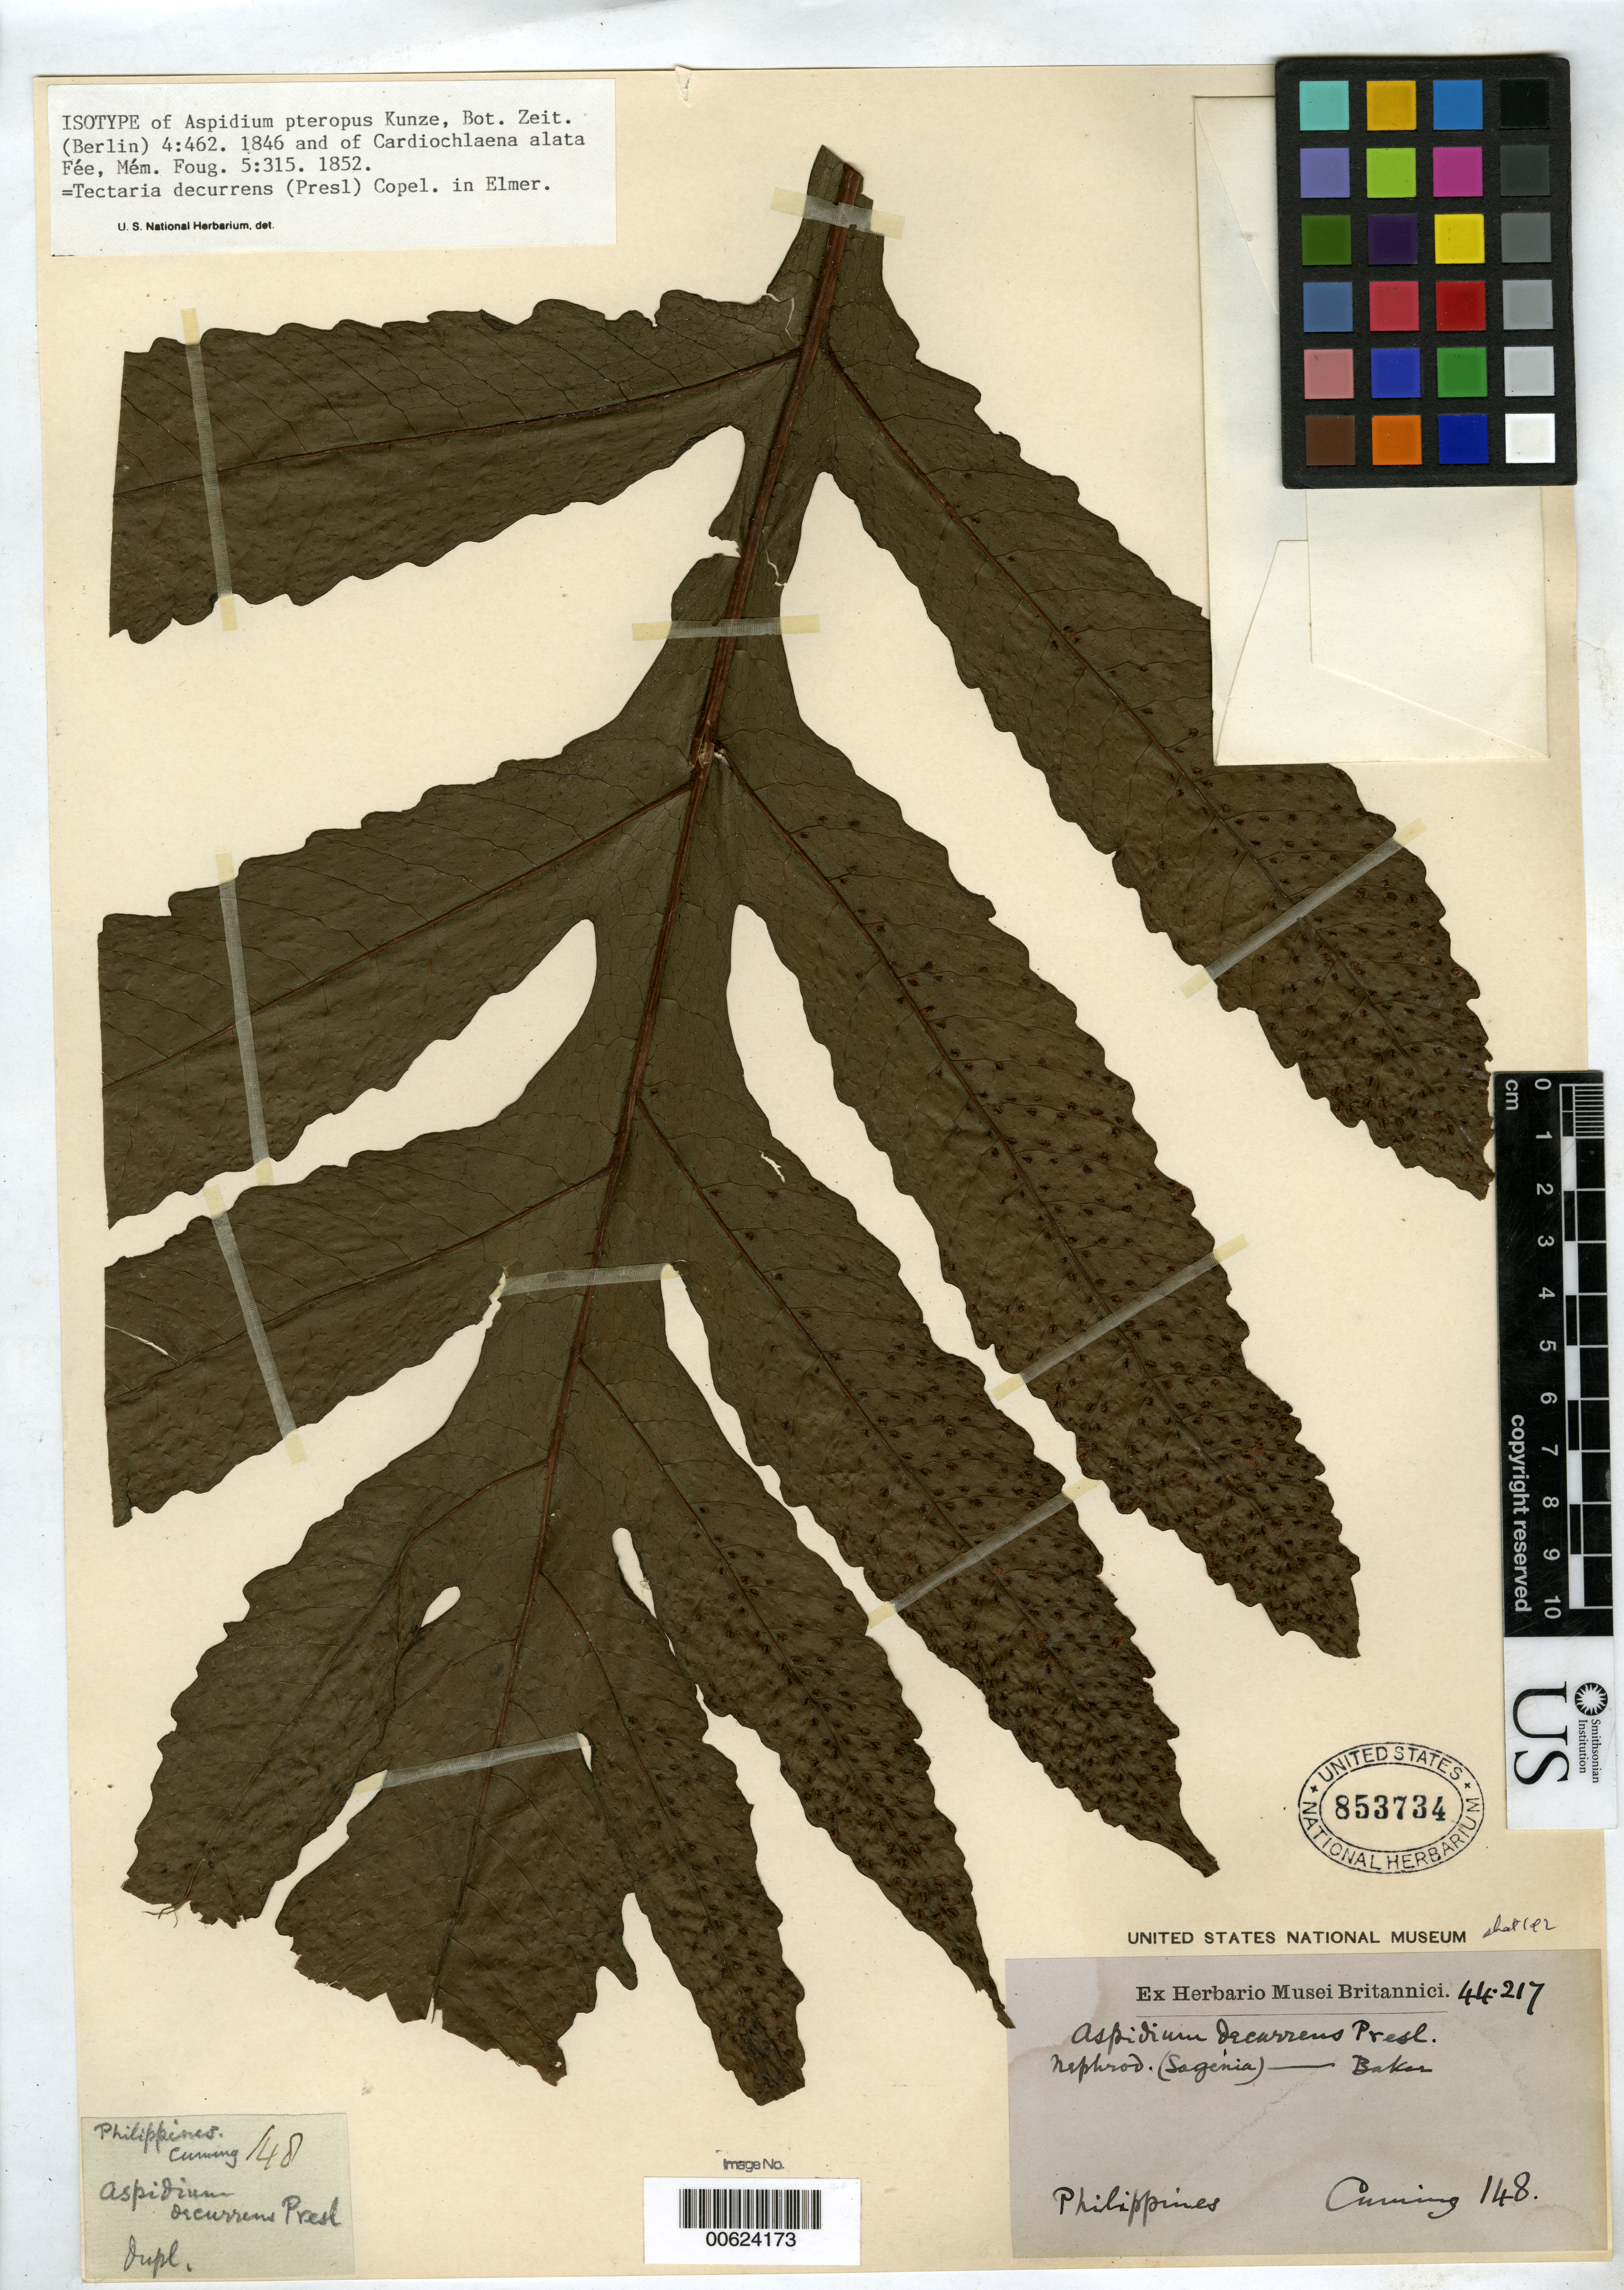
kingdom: Plantae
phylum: Tracheophyta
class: Polypodiopsida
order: Polypodiales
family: Tectariaceae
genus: Aspidium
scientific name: Aspidium pteropus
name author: Kunze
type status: Isotype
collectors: H. Cuming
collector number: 148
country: Philippines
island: Luzon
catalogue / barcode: US 853734-2